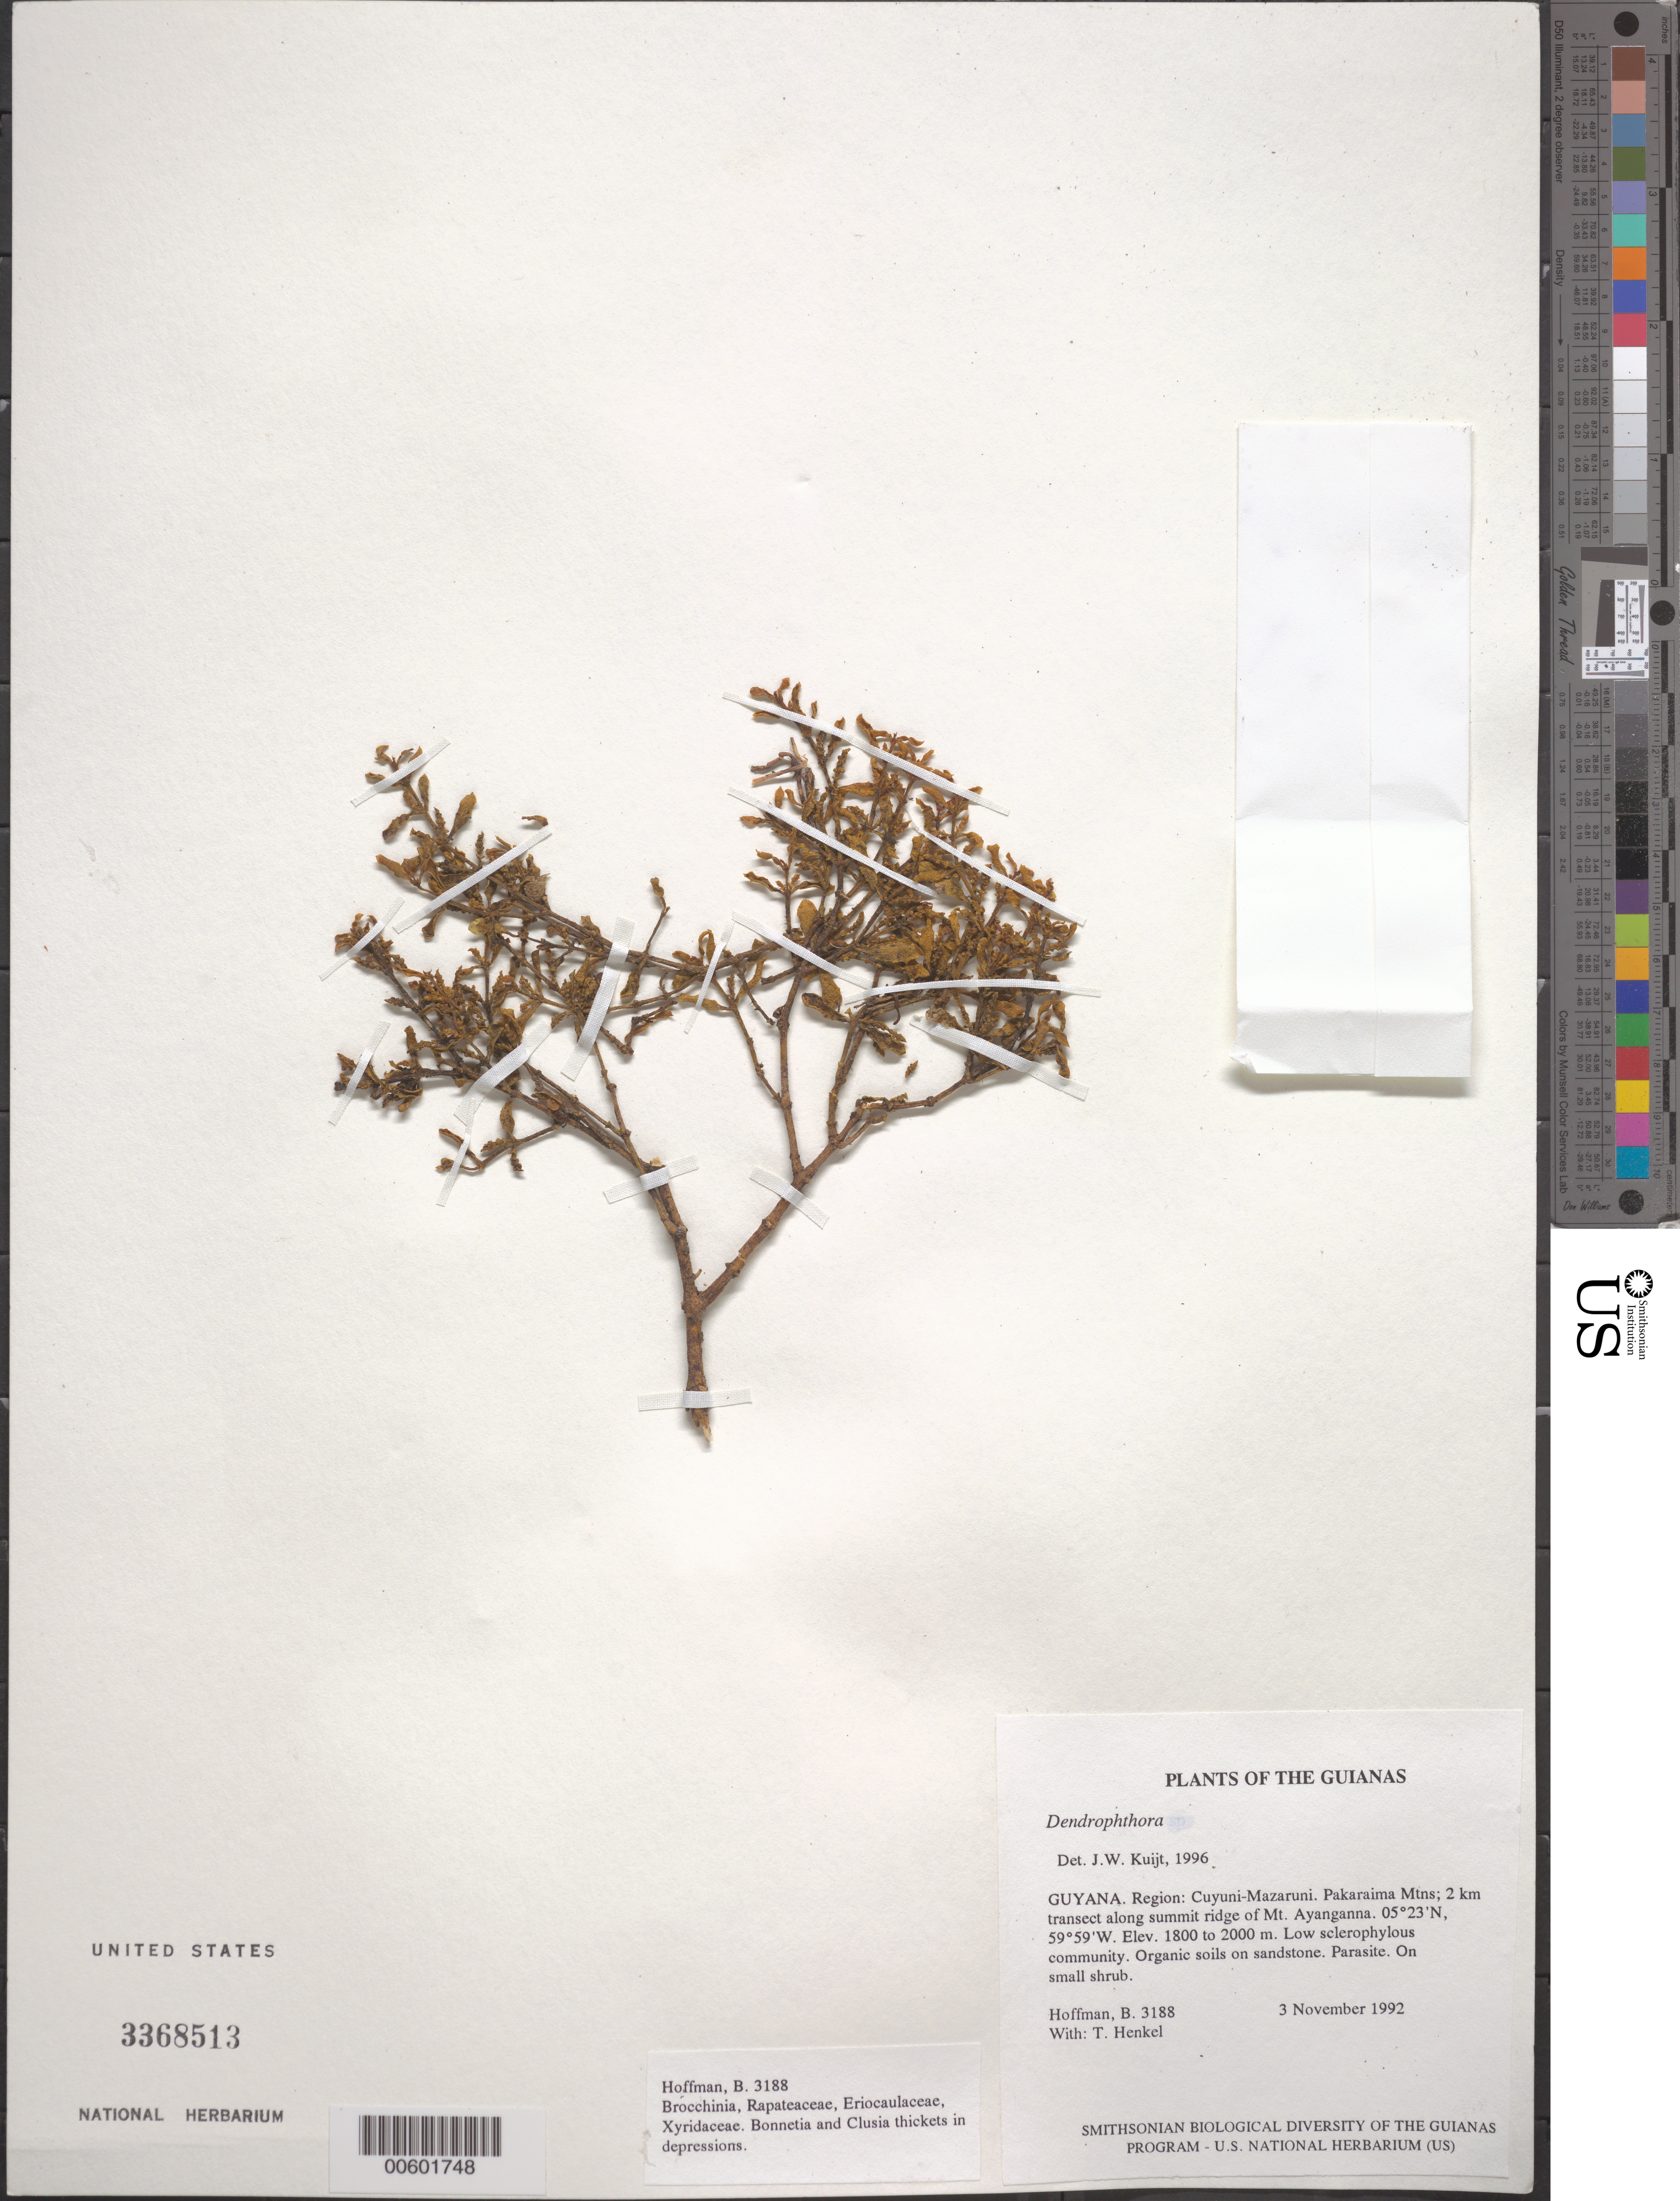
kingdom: Plantae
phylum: Tracheophyta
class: Magnoliopsida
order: Santalales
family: Viscaceae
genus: Dendrophthora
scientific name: Dendrophthora sp.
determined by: Kuijt, Job, (CANADA)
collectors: B. Hoffman & T. Henkel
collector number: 3188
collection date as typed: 3 November 1992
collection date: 1992-11-03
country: Guyana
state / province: Cuyuni-Mazaruni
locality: Pakaraima Mountains; 2 km transect along summit ridge of Mt. Ayanganna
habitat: Low sclerophylous community. Organic soils on sandstone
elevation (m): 1800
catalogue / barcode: US 3368513